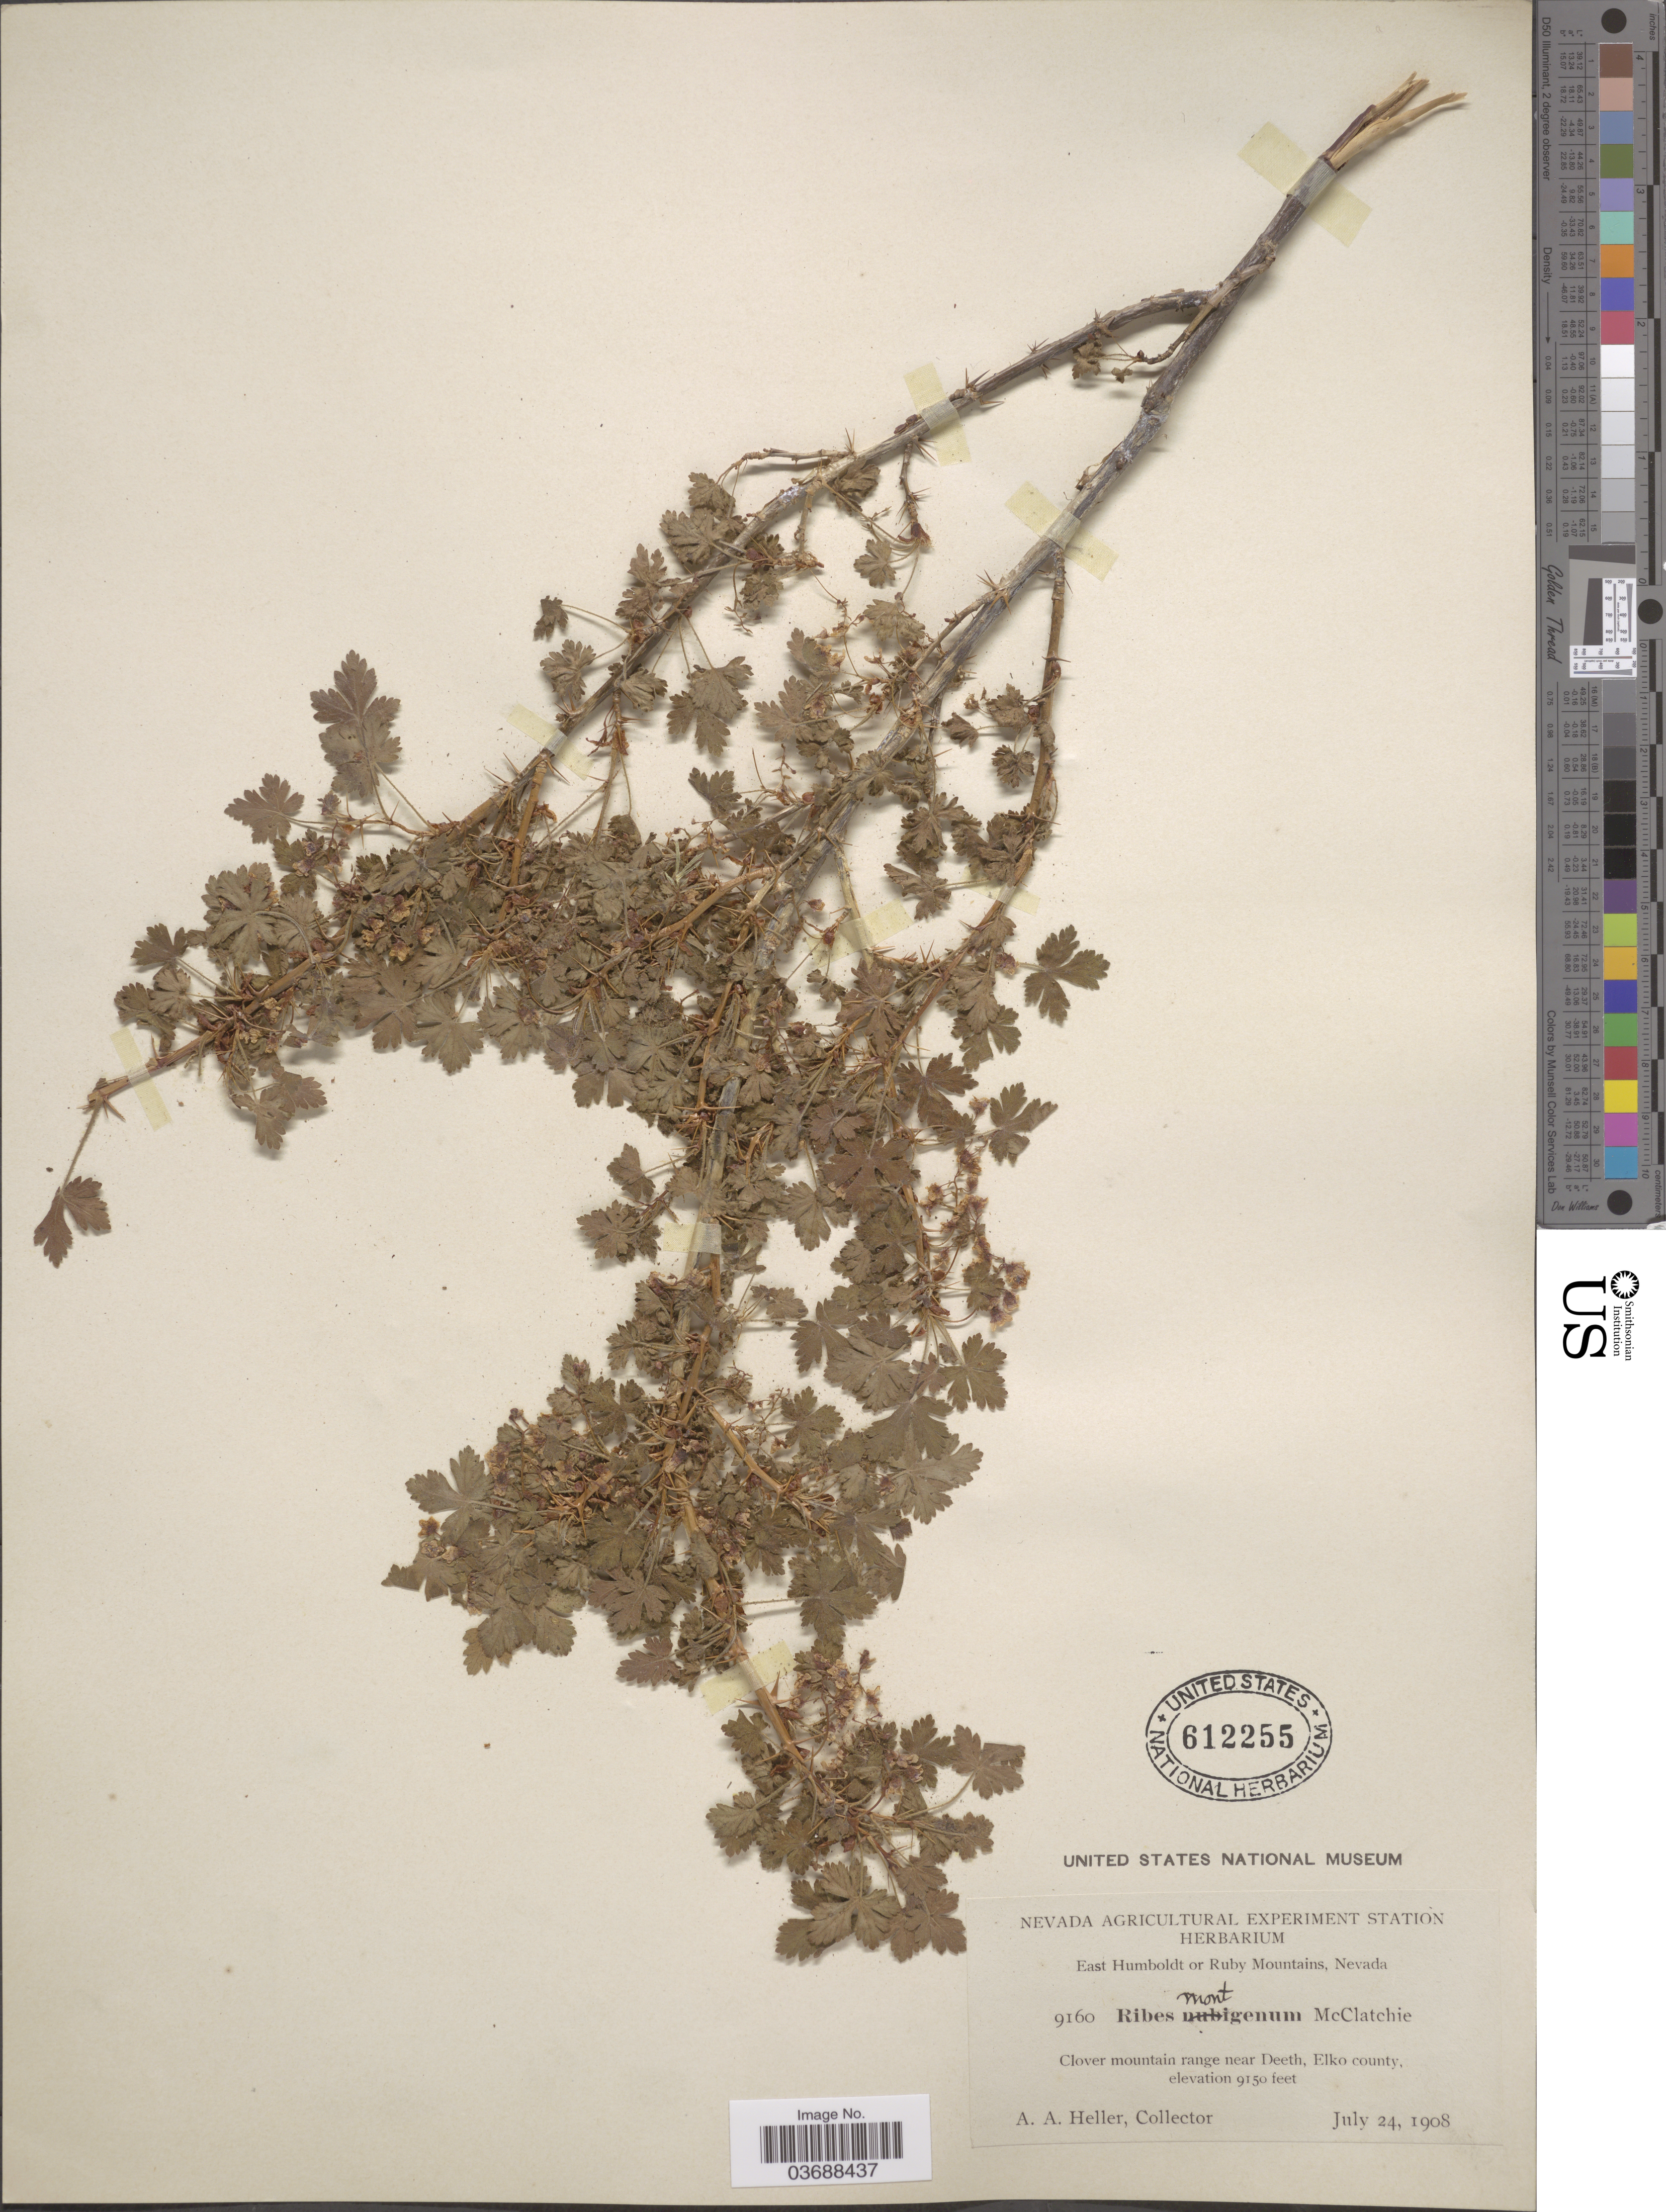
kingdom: Plantae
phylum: Tracheophyta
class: Magnoliopsida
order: Saxifragales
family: Grossulariaceae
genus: Ribes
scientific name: Ribes montigenum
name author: McClatchie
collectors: A. A. Heller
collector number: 9160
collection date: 1908-07-24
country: United States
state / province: Nevada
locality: East Humboldt or Ruby Mountains, Clover mountain range near Deeth, Elko county.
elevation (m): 2789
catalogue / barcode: US 612255